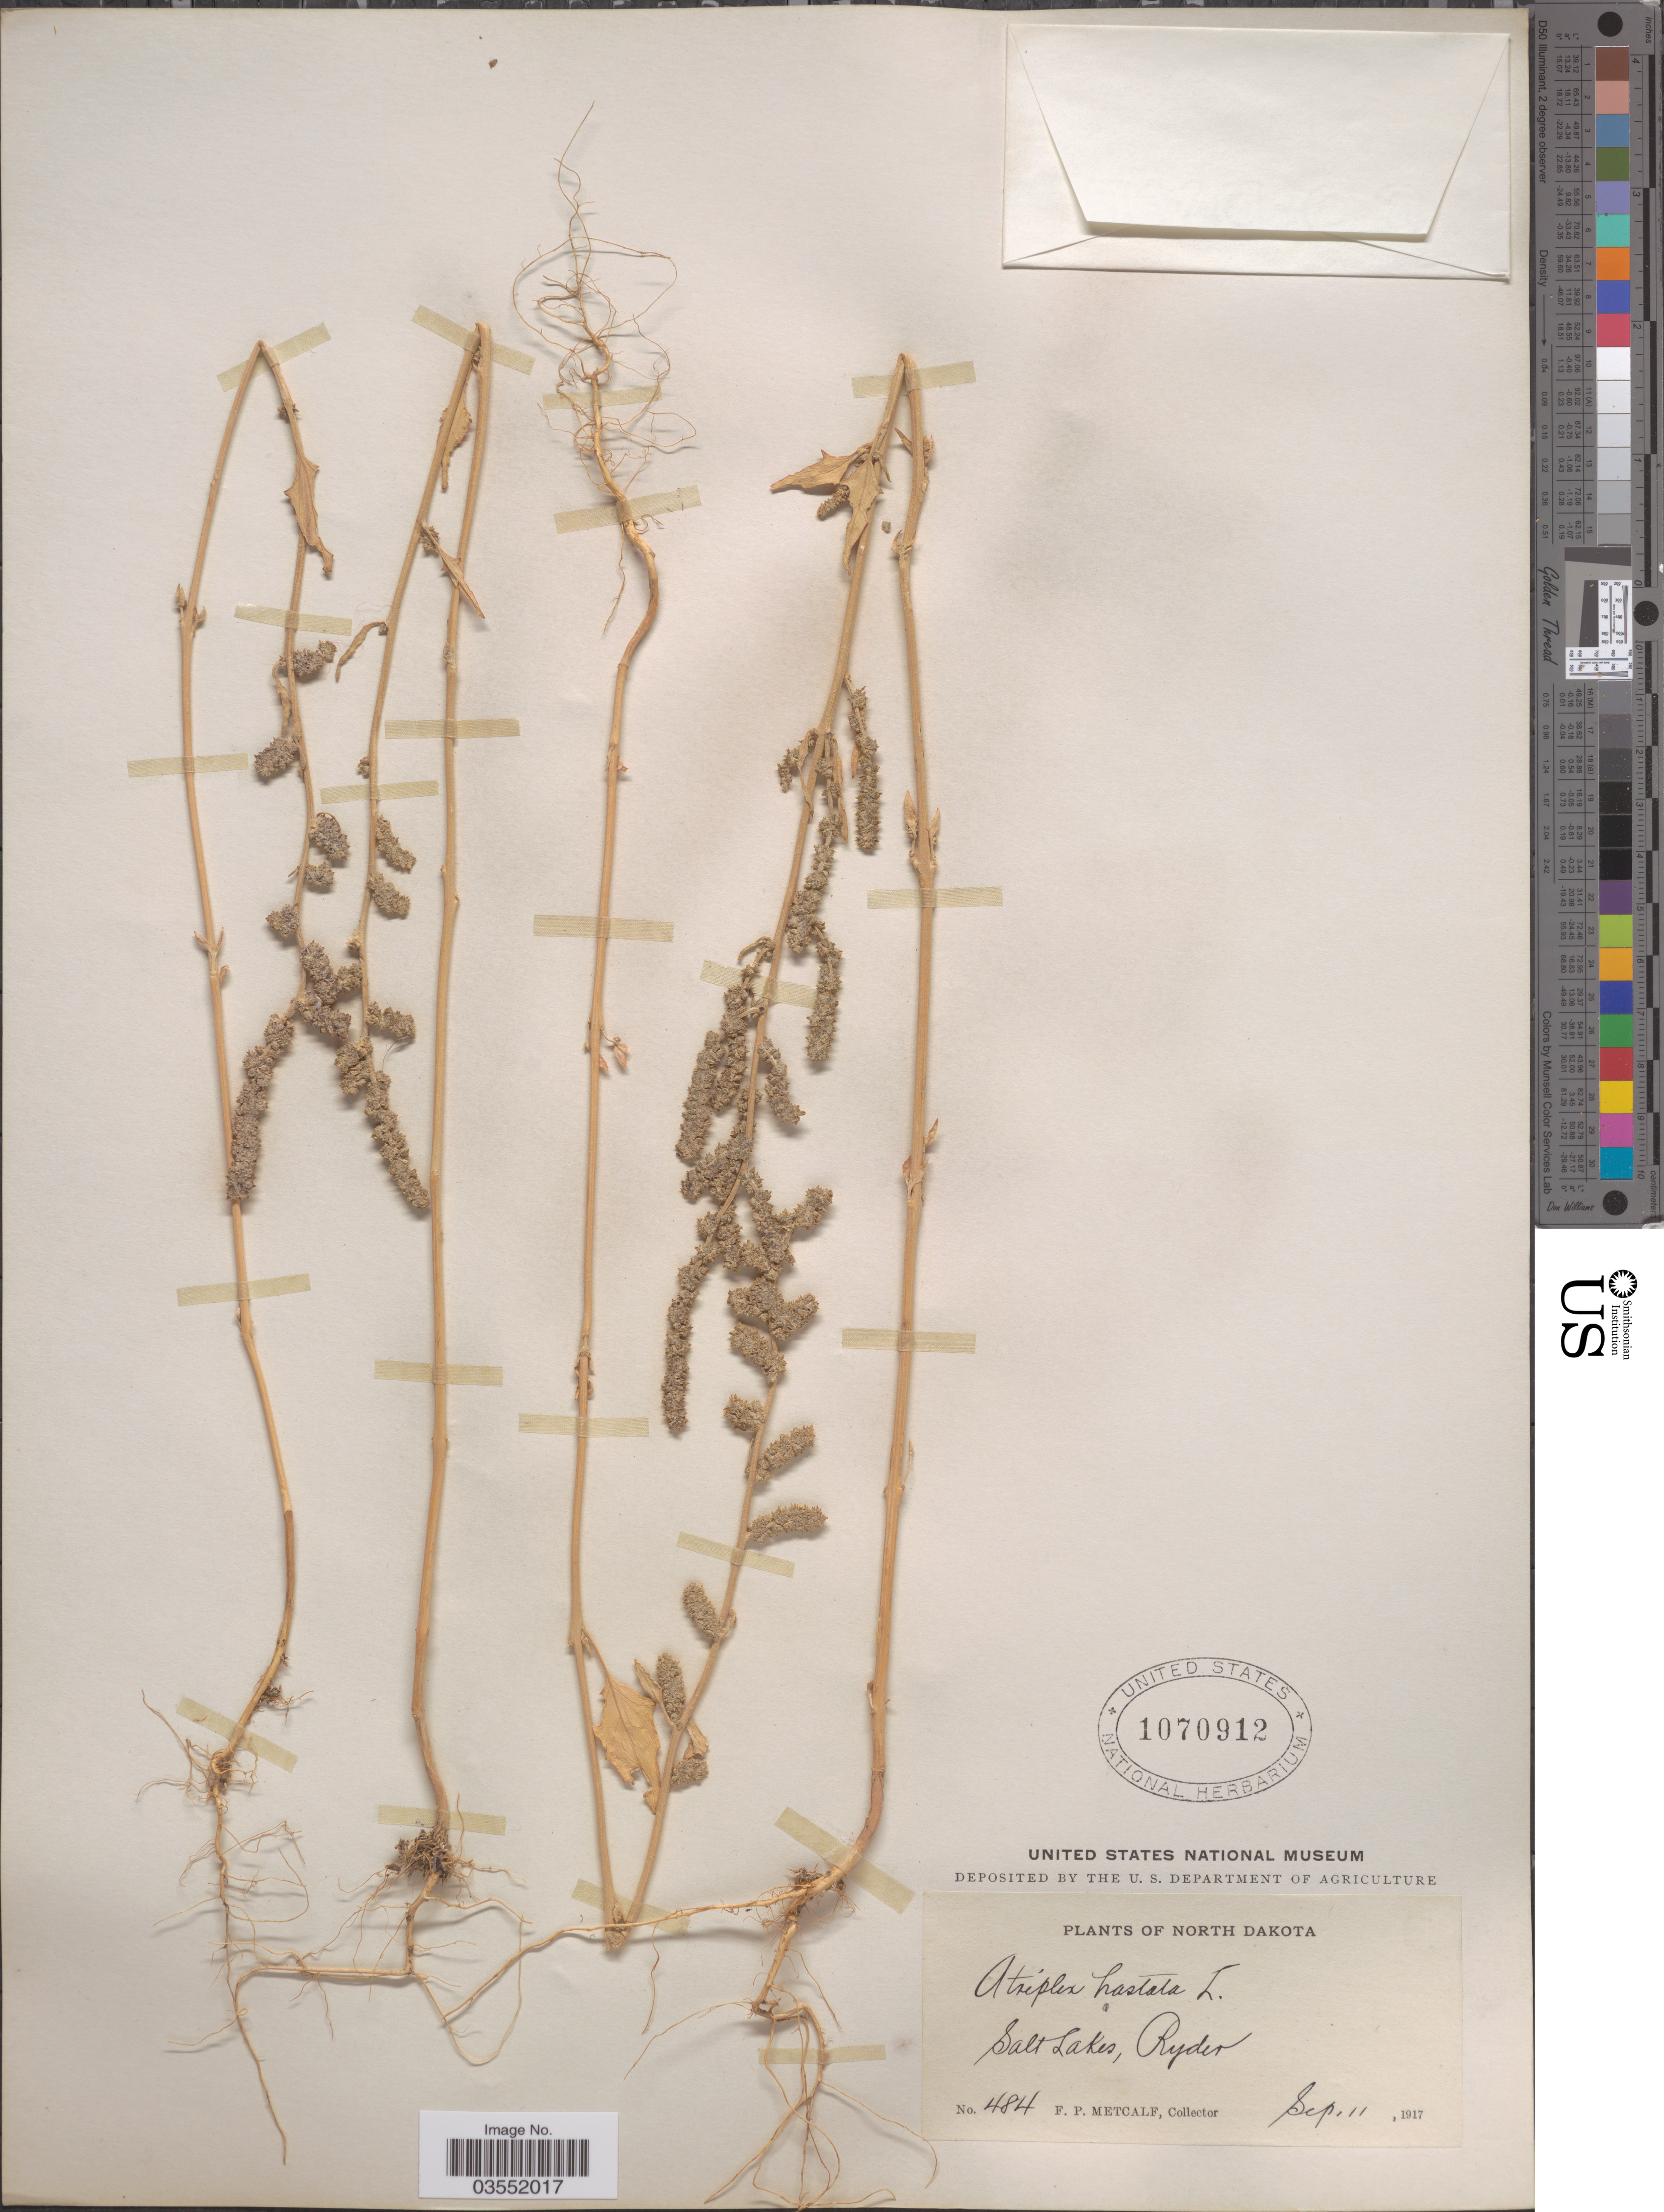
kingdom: Plantae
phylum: Tracheophyta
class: Magnoliopsida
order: Caryophyllales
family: Amaranthaceae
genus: Atriplex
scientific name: Atriplex hastata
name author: L.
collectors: F. Metcalf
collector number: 484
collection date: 1917-09-11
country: United States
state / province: North Dakota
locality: Salt Lakes, Ryder.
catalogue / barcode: US 1070912